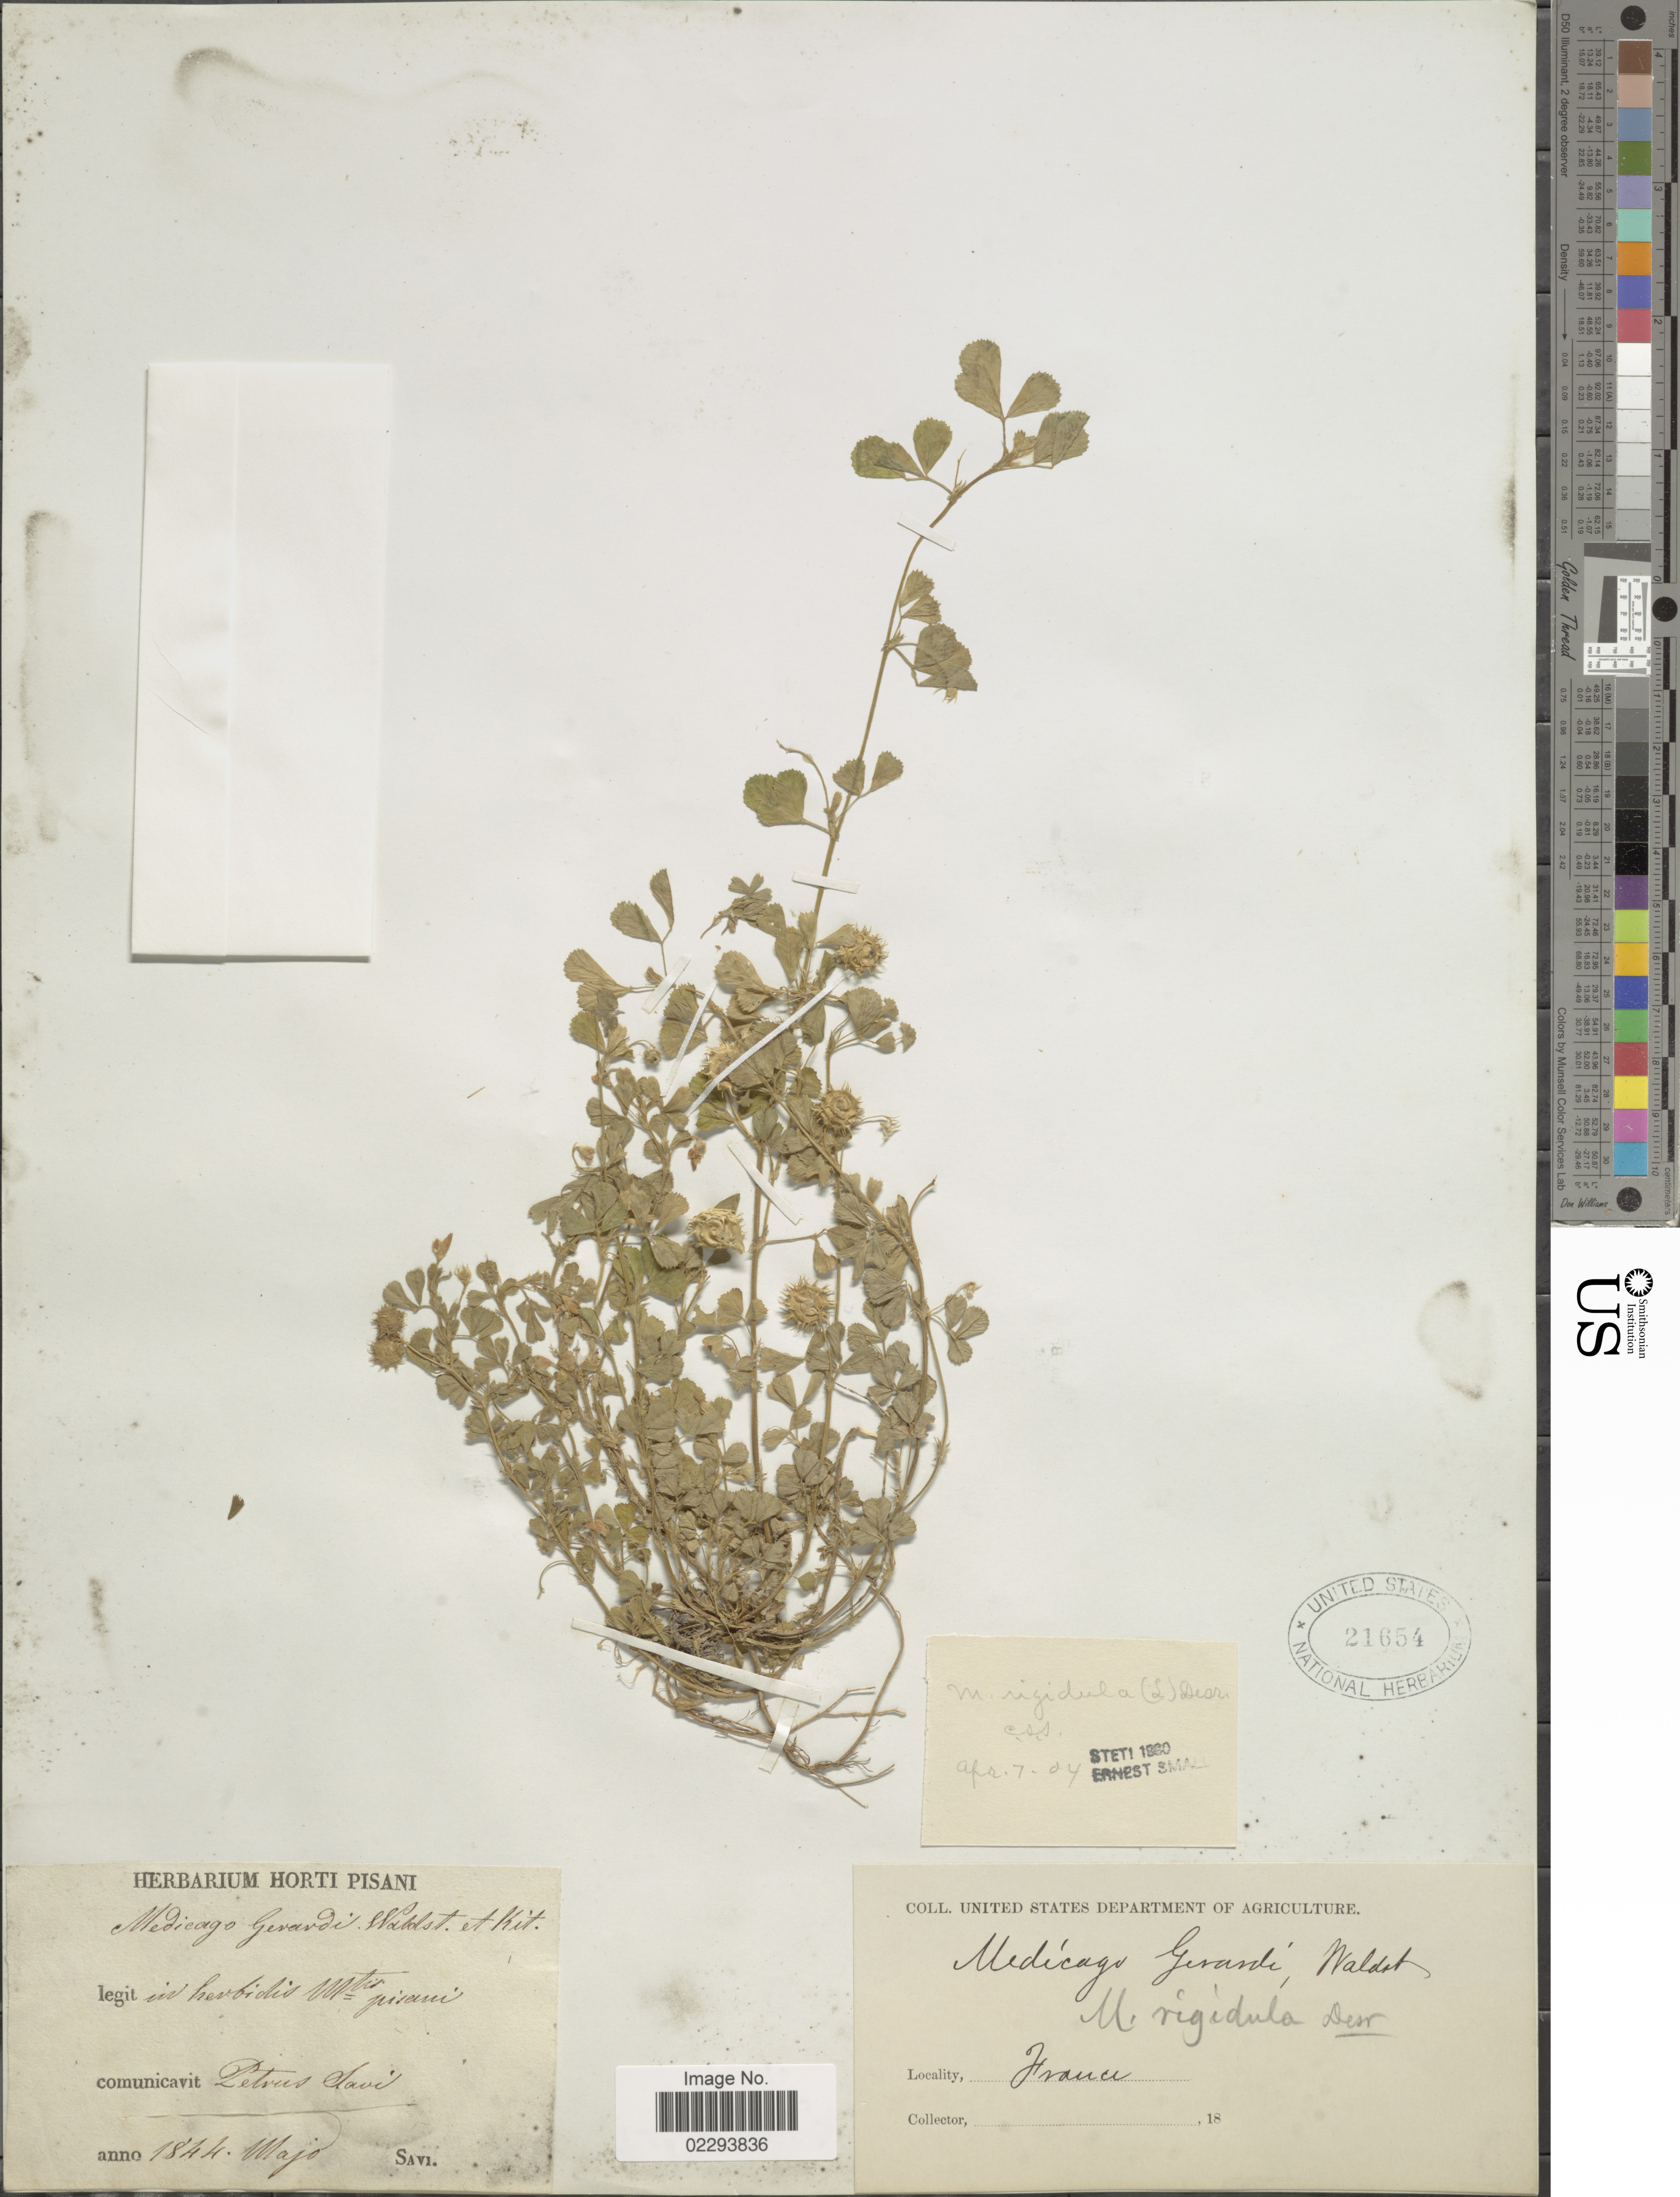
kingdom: Plantae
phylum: Tracheophyta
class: Magnoliopsida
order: Fabales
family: Fabaceae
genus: Medicago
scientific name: Medicago rigidula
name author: (L.) All.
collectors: P. Savi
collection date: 1844-05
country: France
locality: In herbosis Mts pisani [interpreted].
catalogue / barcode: US 21654